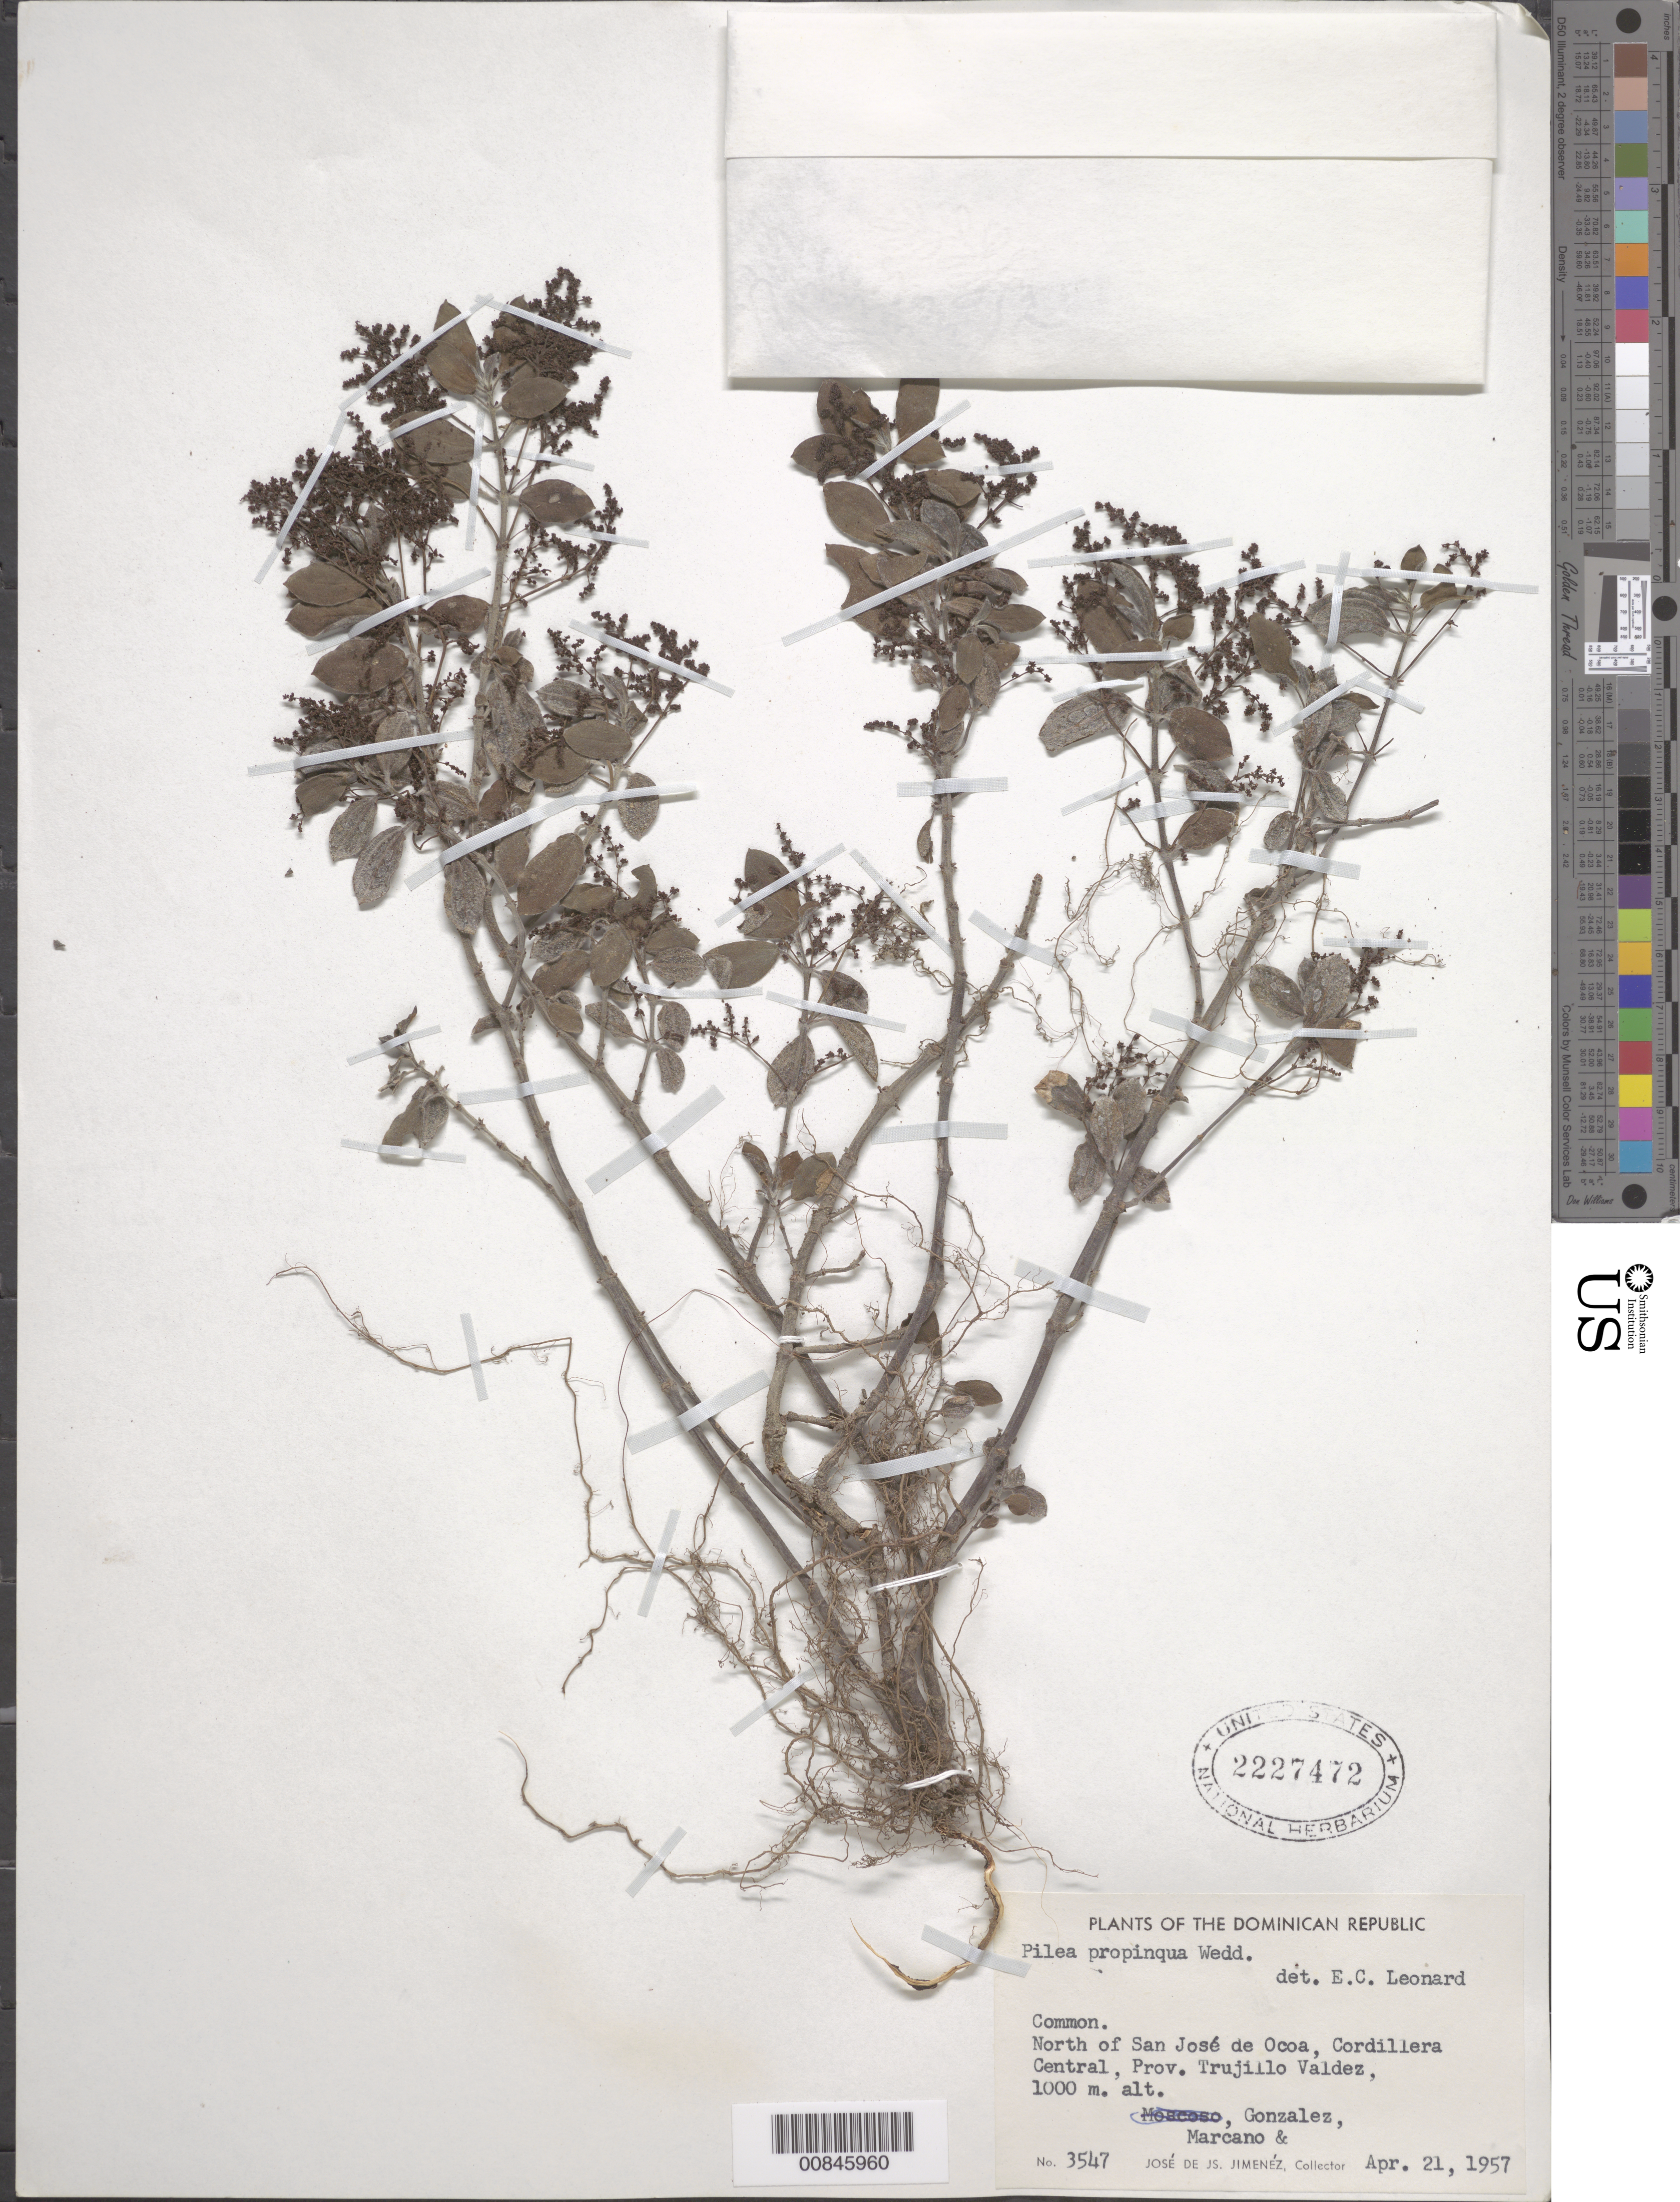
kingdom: Plantae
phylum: Tracheophyta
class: Magnoliopsida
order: Rosales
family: Urticaceae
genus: Pilea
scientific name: Pilea propinqua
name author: Wedd.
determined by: Leonard, Emery C., (US)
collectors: J. J. Jiménez, -. Gonzalez & E. J. Marcano F.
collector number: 3547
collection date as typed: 21 Apr 1957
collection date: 1957-04-21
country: Dominican Republic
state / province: Peravia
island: Hispaniola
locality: North of San José de Ocoa, Cordillera Central, Prov. Trujillo Valdez (obsolete).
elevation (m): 1000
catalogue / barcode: US 2227472